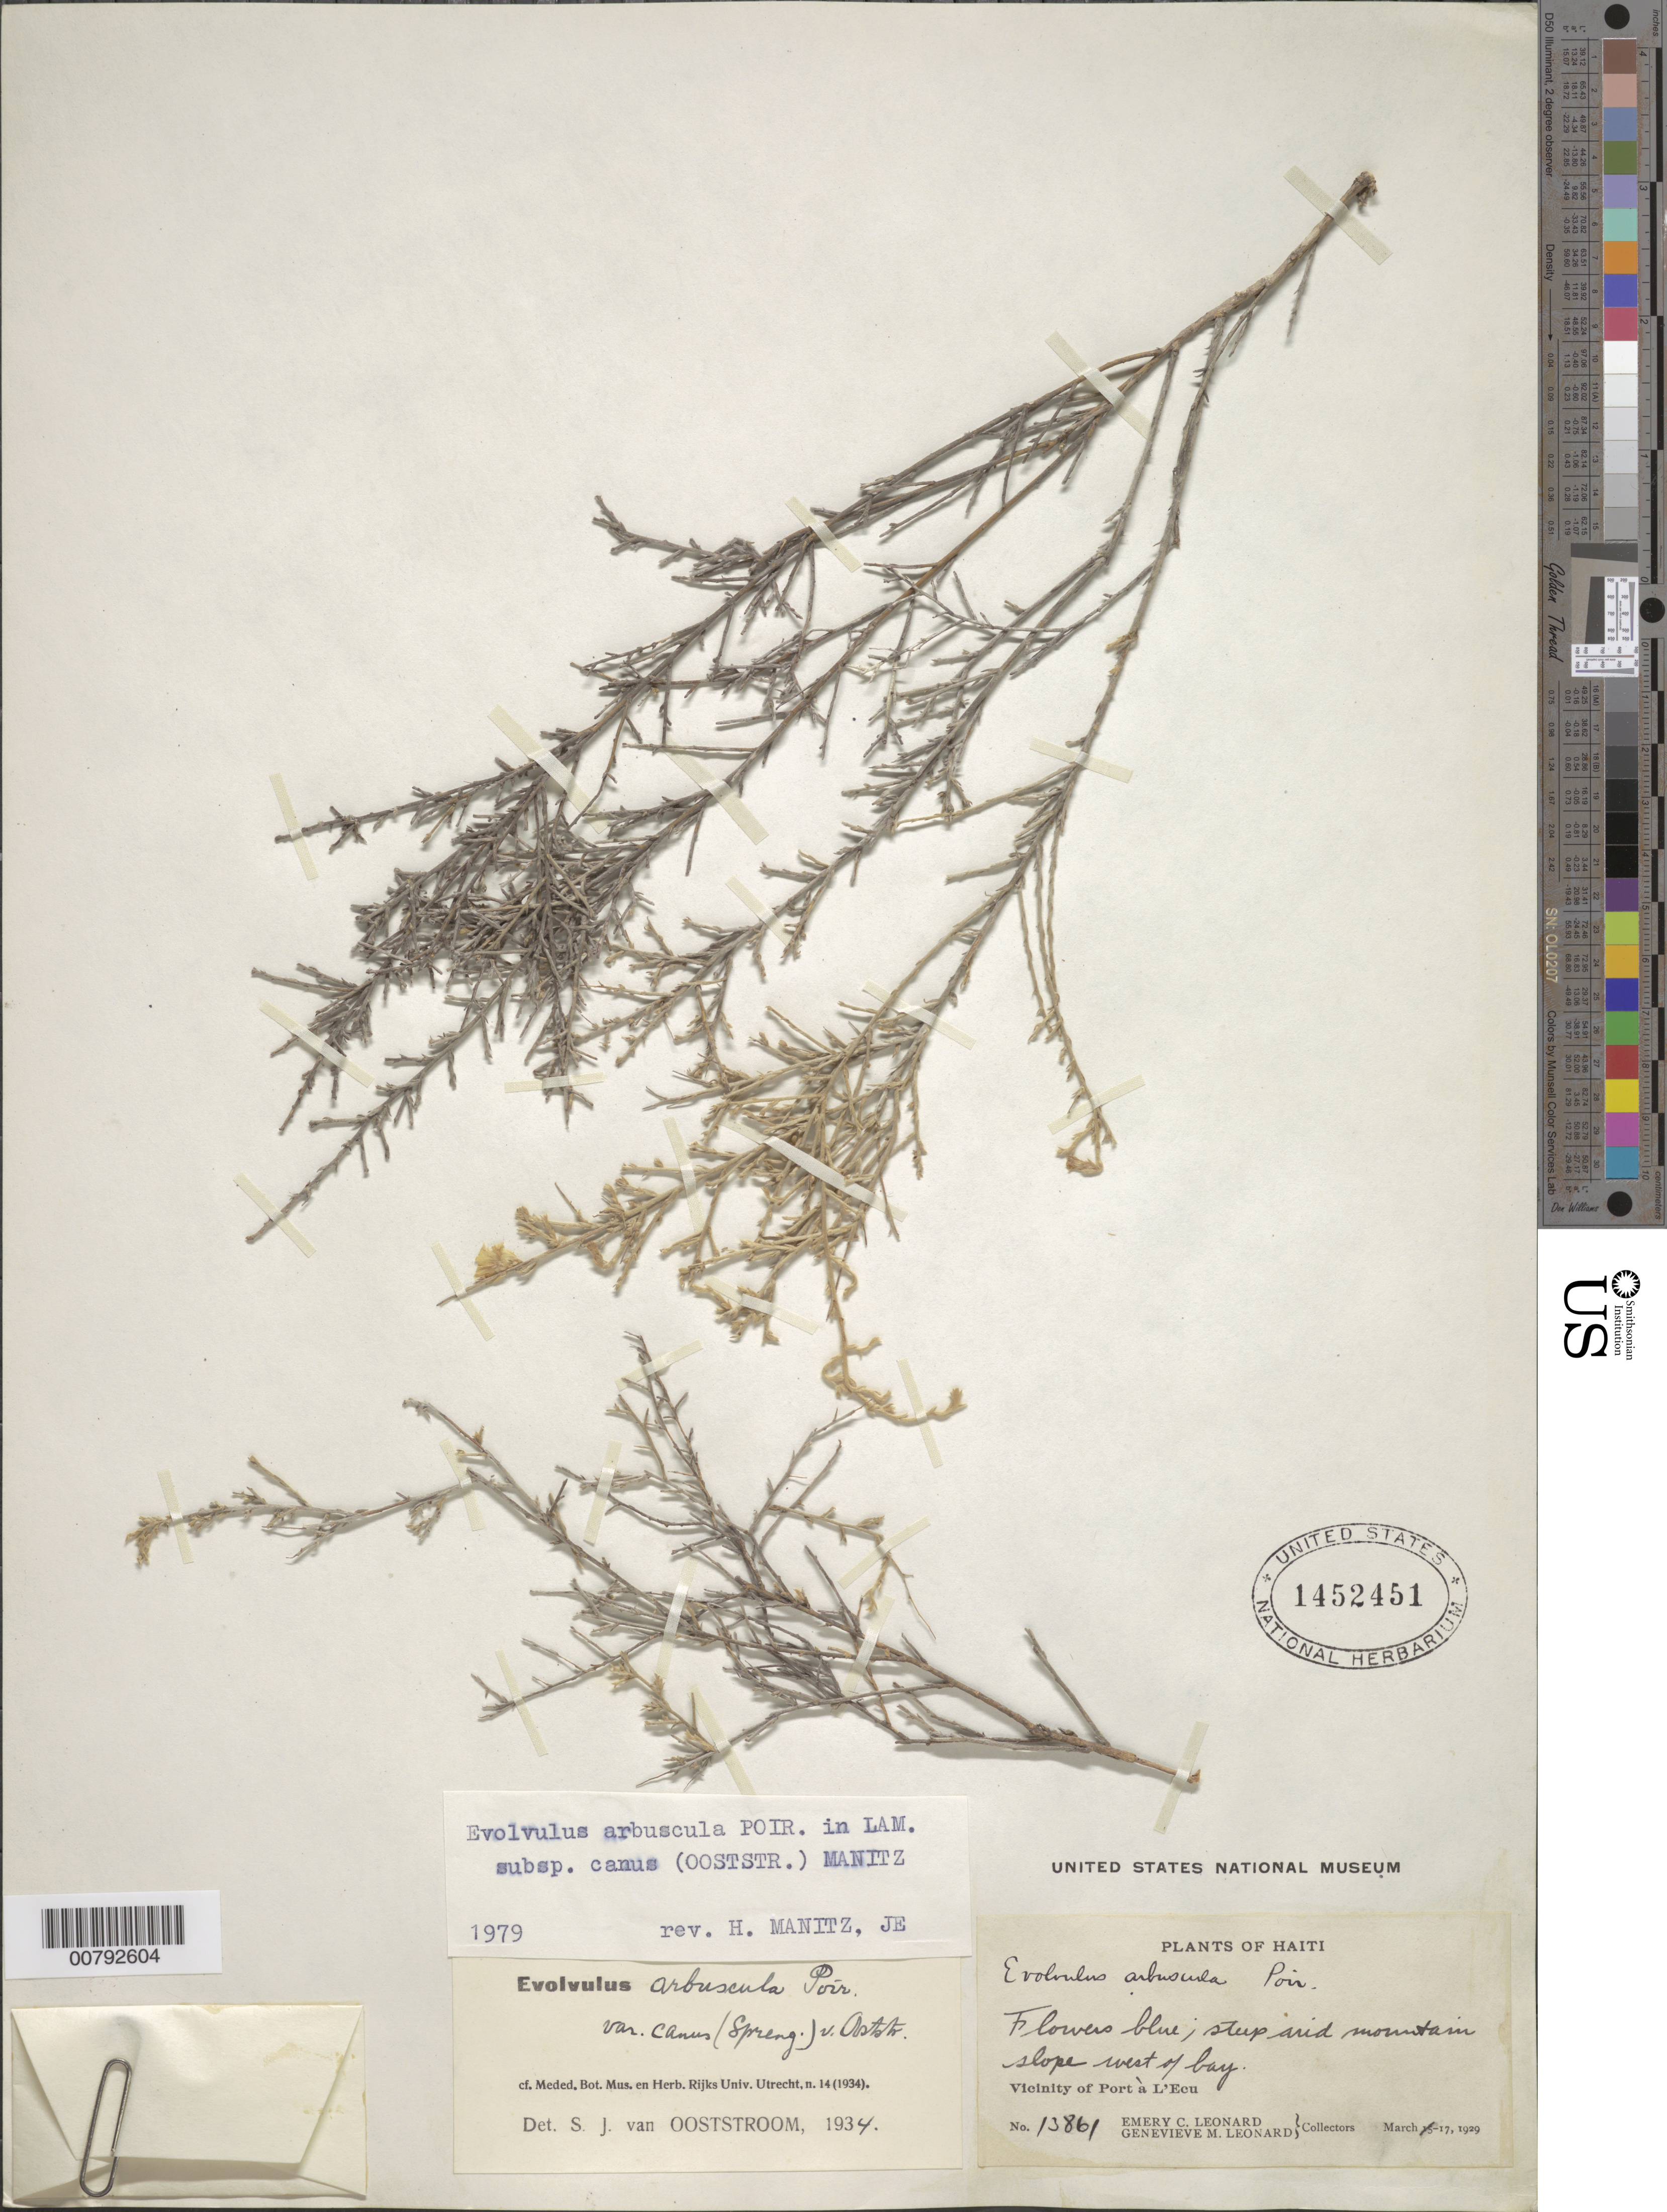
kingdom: Plantae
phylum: Tracheophyta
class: Magnoliopsida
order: Solanales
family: Convolvulaceae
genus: Evolvulus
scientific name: Evolvulus arbuscula subsp. canus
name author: (Ooststr.) Manitz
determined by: Manitz, H.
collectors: E. C. Leonard & G. M. Leonard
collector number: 13861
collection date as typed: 17 Mar 1929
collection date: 1929-03-17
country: Haiti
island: Hispaniola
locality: Vicinity of Port à L'Ecu, west of bay.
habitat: Steep arid mountain slope.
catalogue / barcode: US 1452451